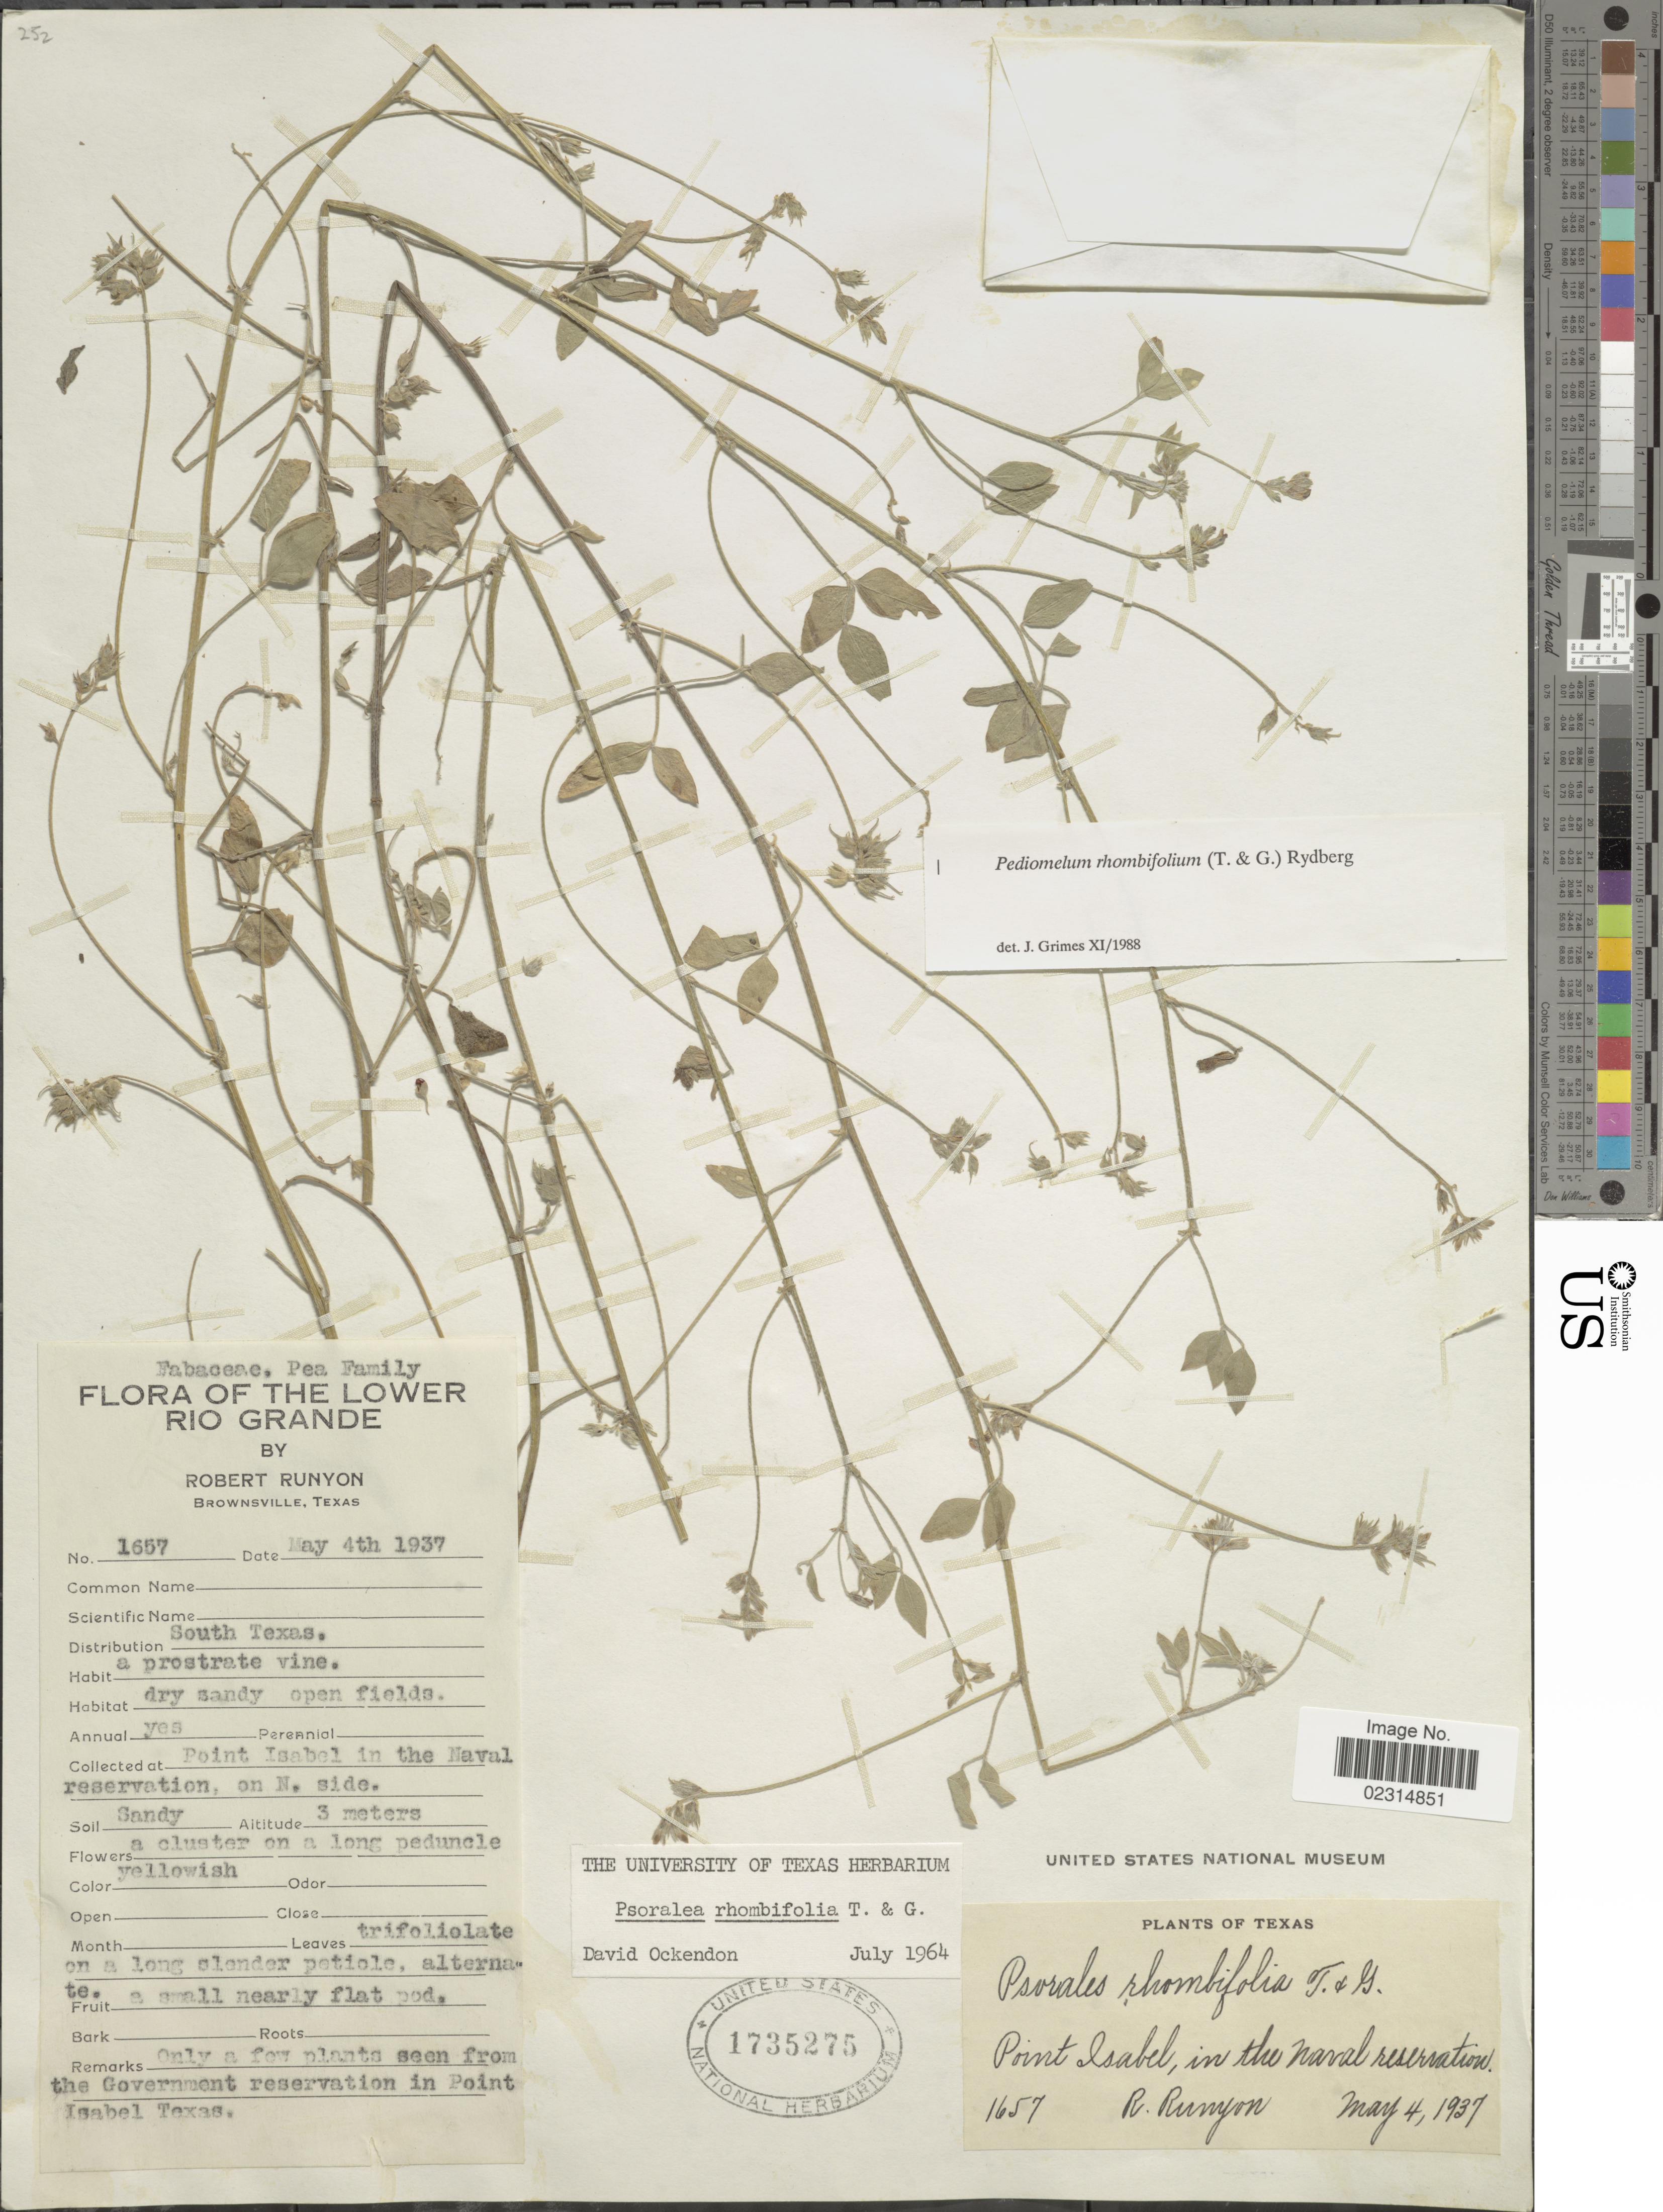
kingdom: Plantae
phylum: Tracheophyta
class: Magnoliopsida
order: Fabales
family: Fabaceae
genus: Pediomelum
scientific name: Pediomelum rhombifolium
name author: (Torr. & A. Gray) Rydb.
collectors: R. Runyon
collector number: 1657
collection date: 1937-05-04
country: United States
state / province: Texas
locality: The Lower Rio Grande, South Texas, Point Isabel in the Naval reservation, on N. side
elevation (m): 3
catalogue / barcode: US 1735275